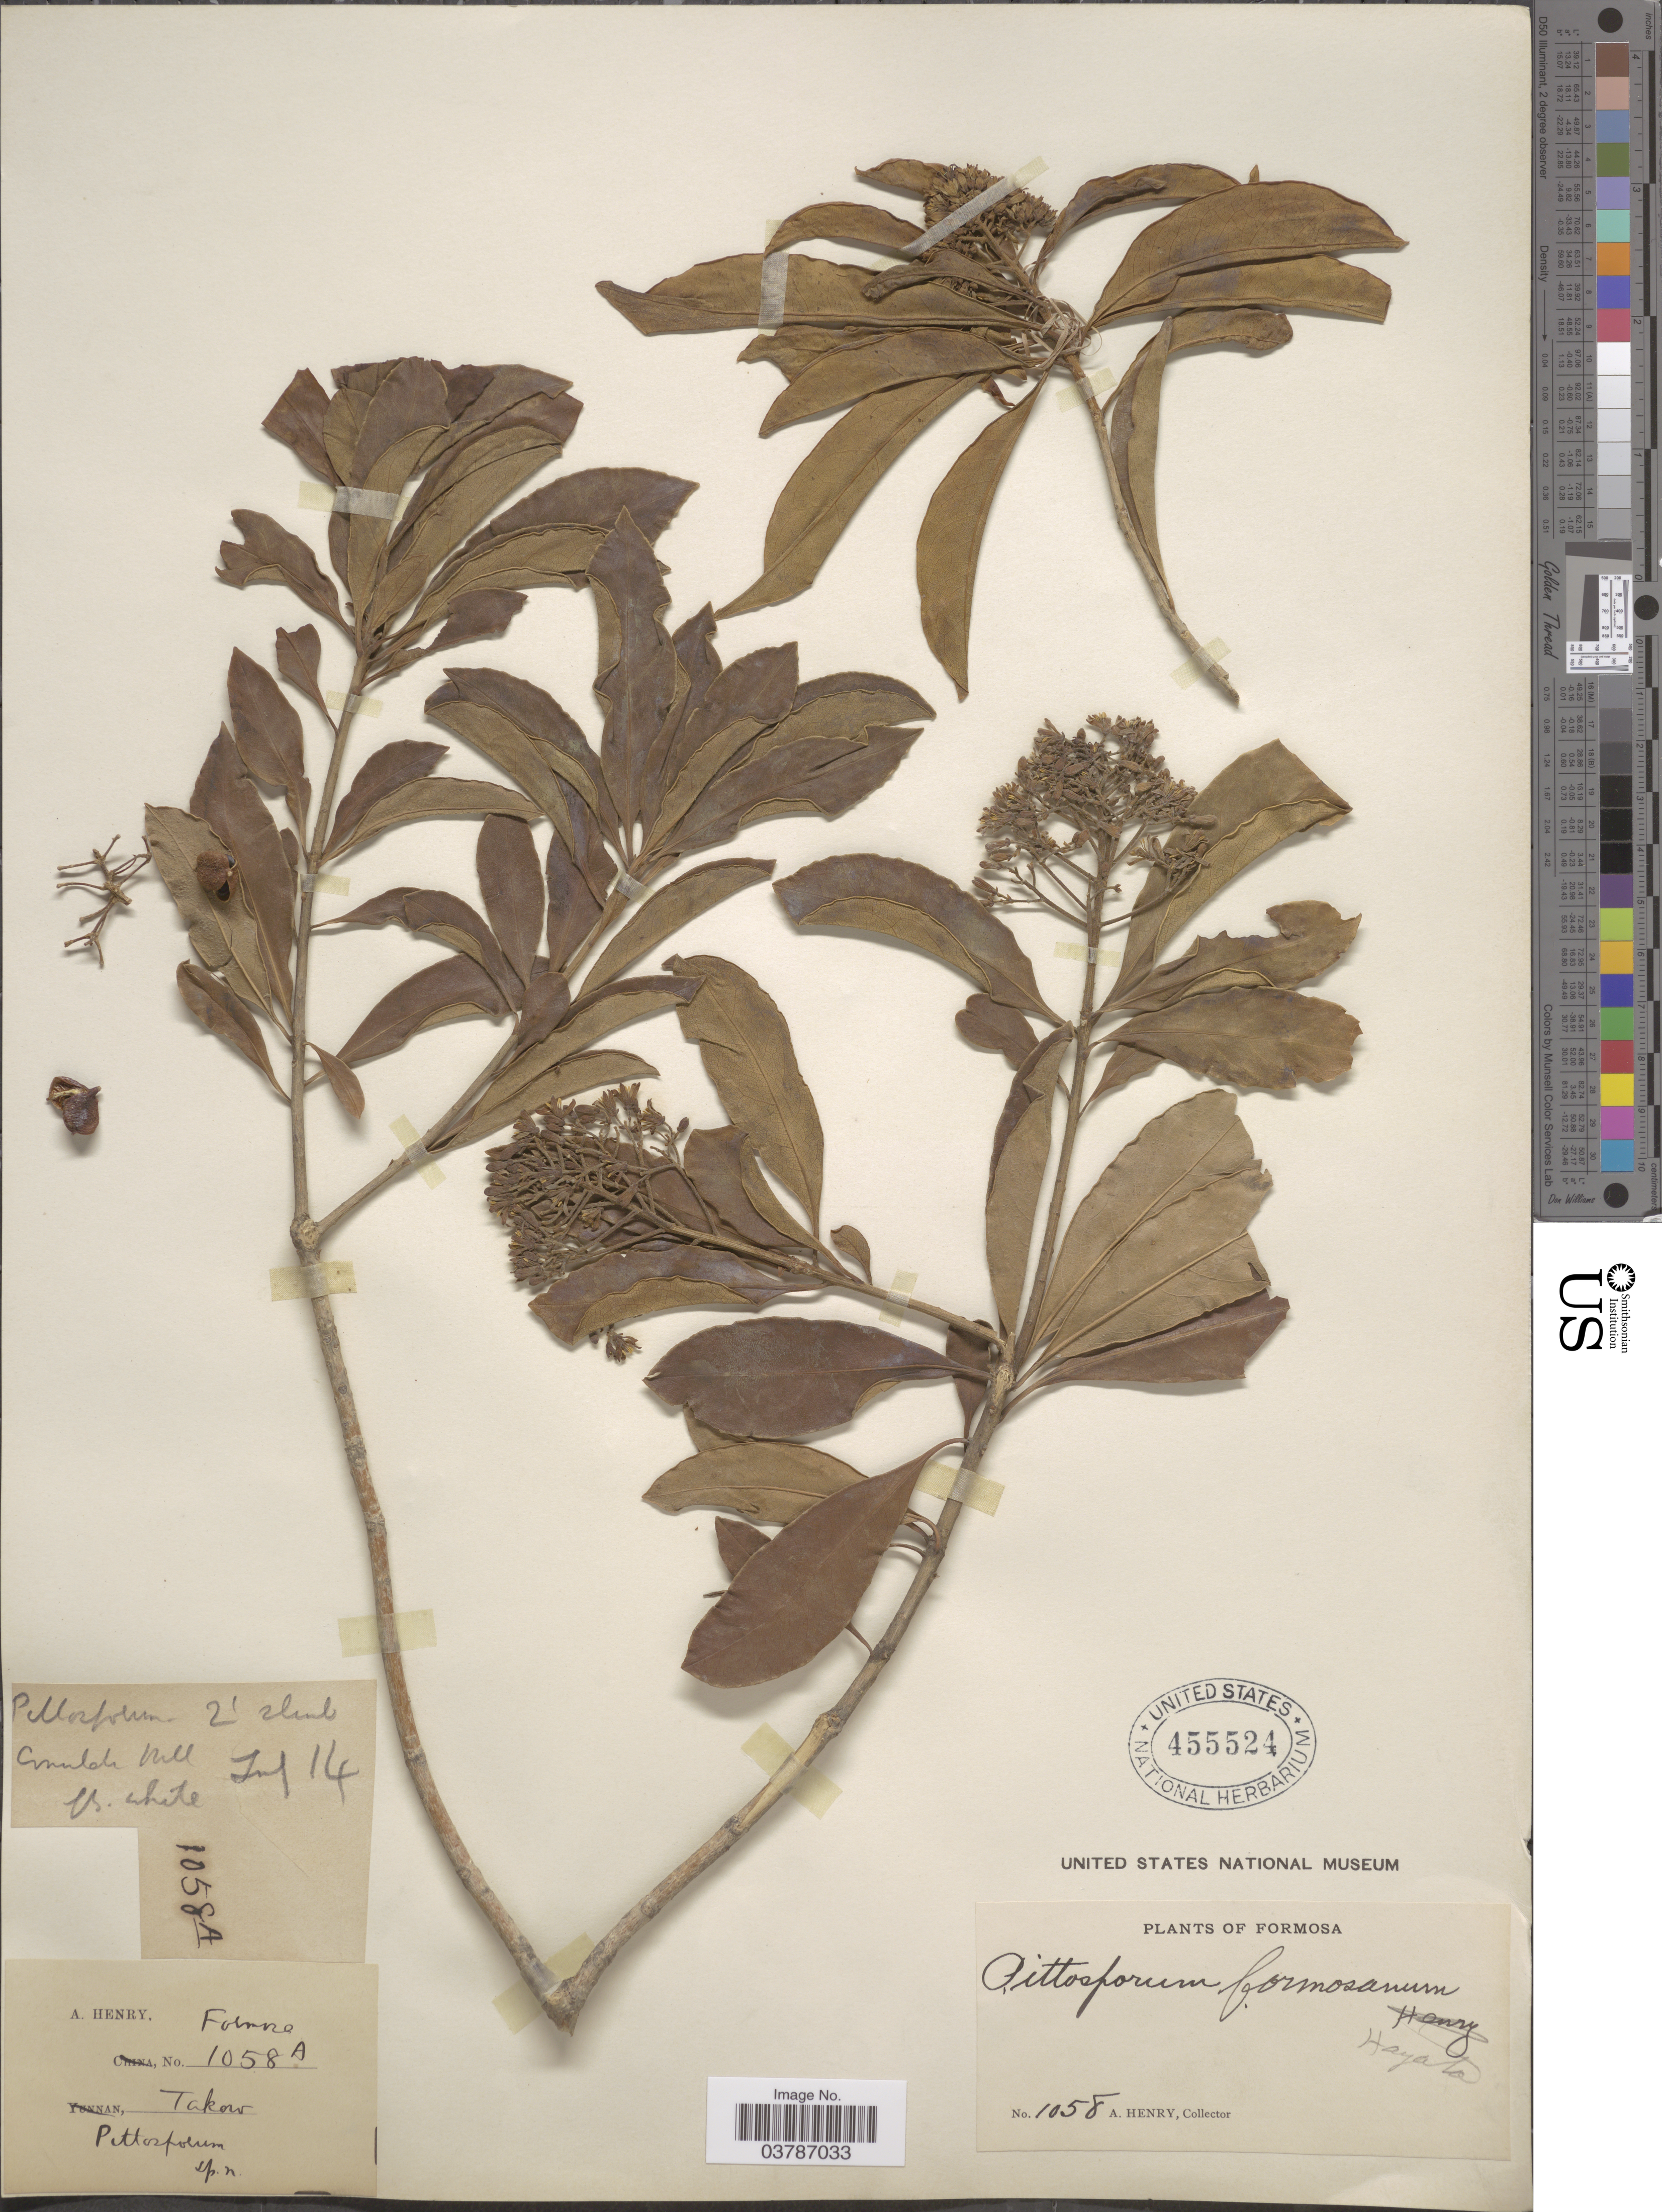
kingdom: Plantae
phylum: Tracheophyta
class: Magnoliopsida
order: Apiales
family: Pittosporaceae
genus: Pittosporum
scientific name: Pittosporum formosanum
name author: Hayata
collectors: A. Henry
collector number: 1058 A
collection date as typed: Transcribed d/m/y: /7/14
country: Taiwan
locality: Formosa. Takow. Conulde Hill?.*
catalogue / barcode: US 455524